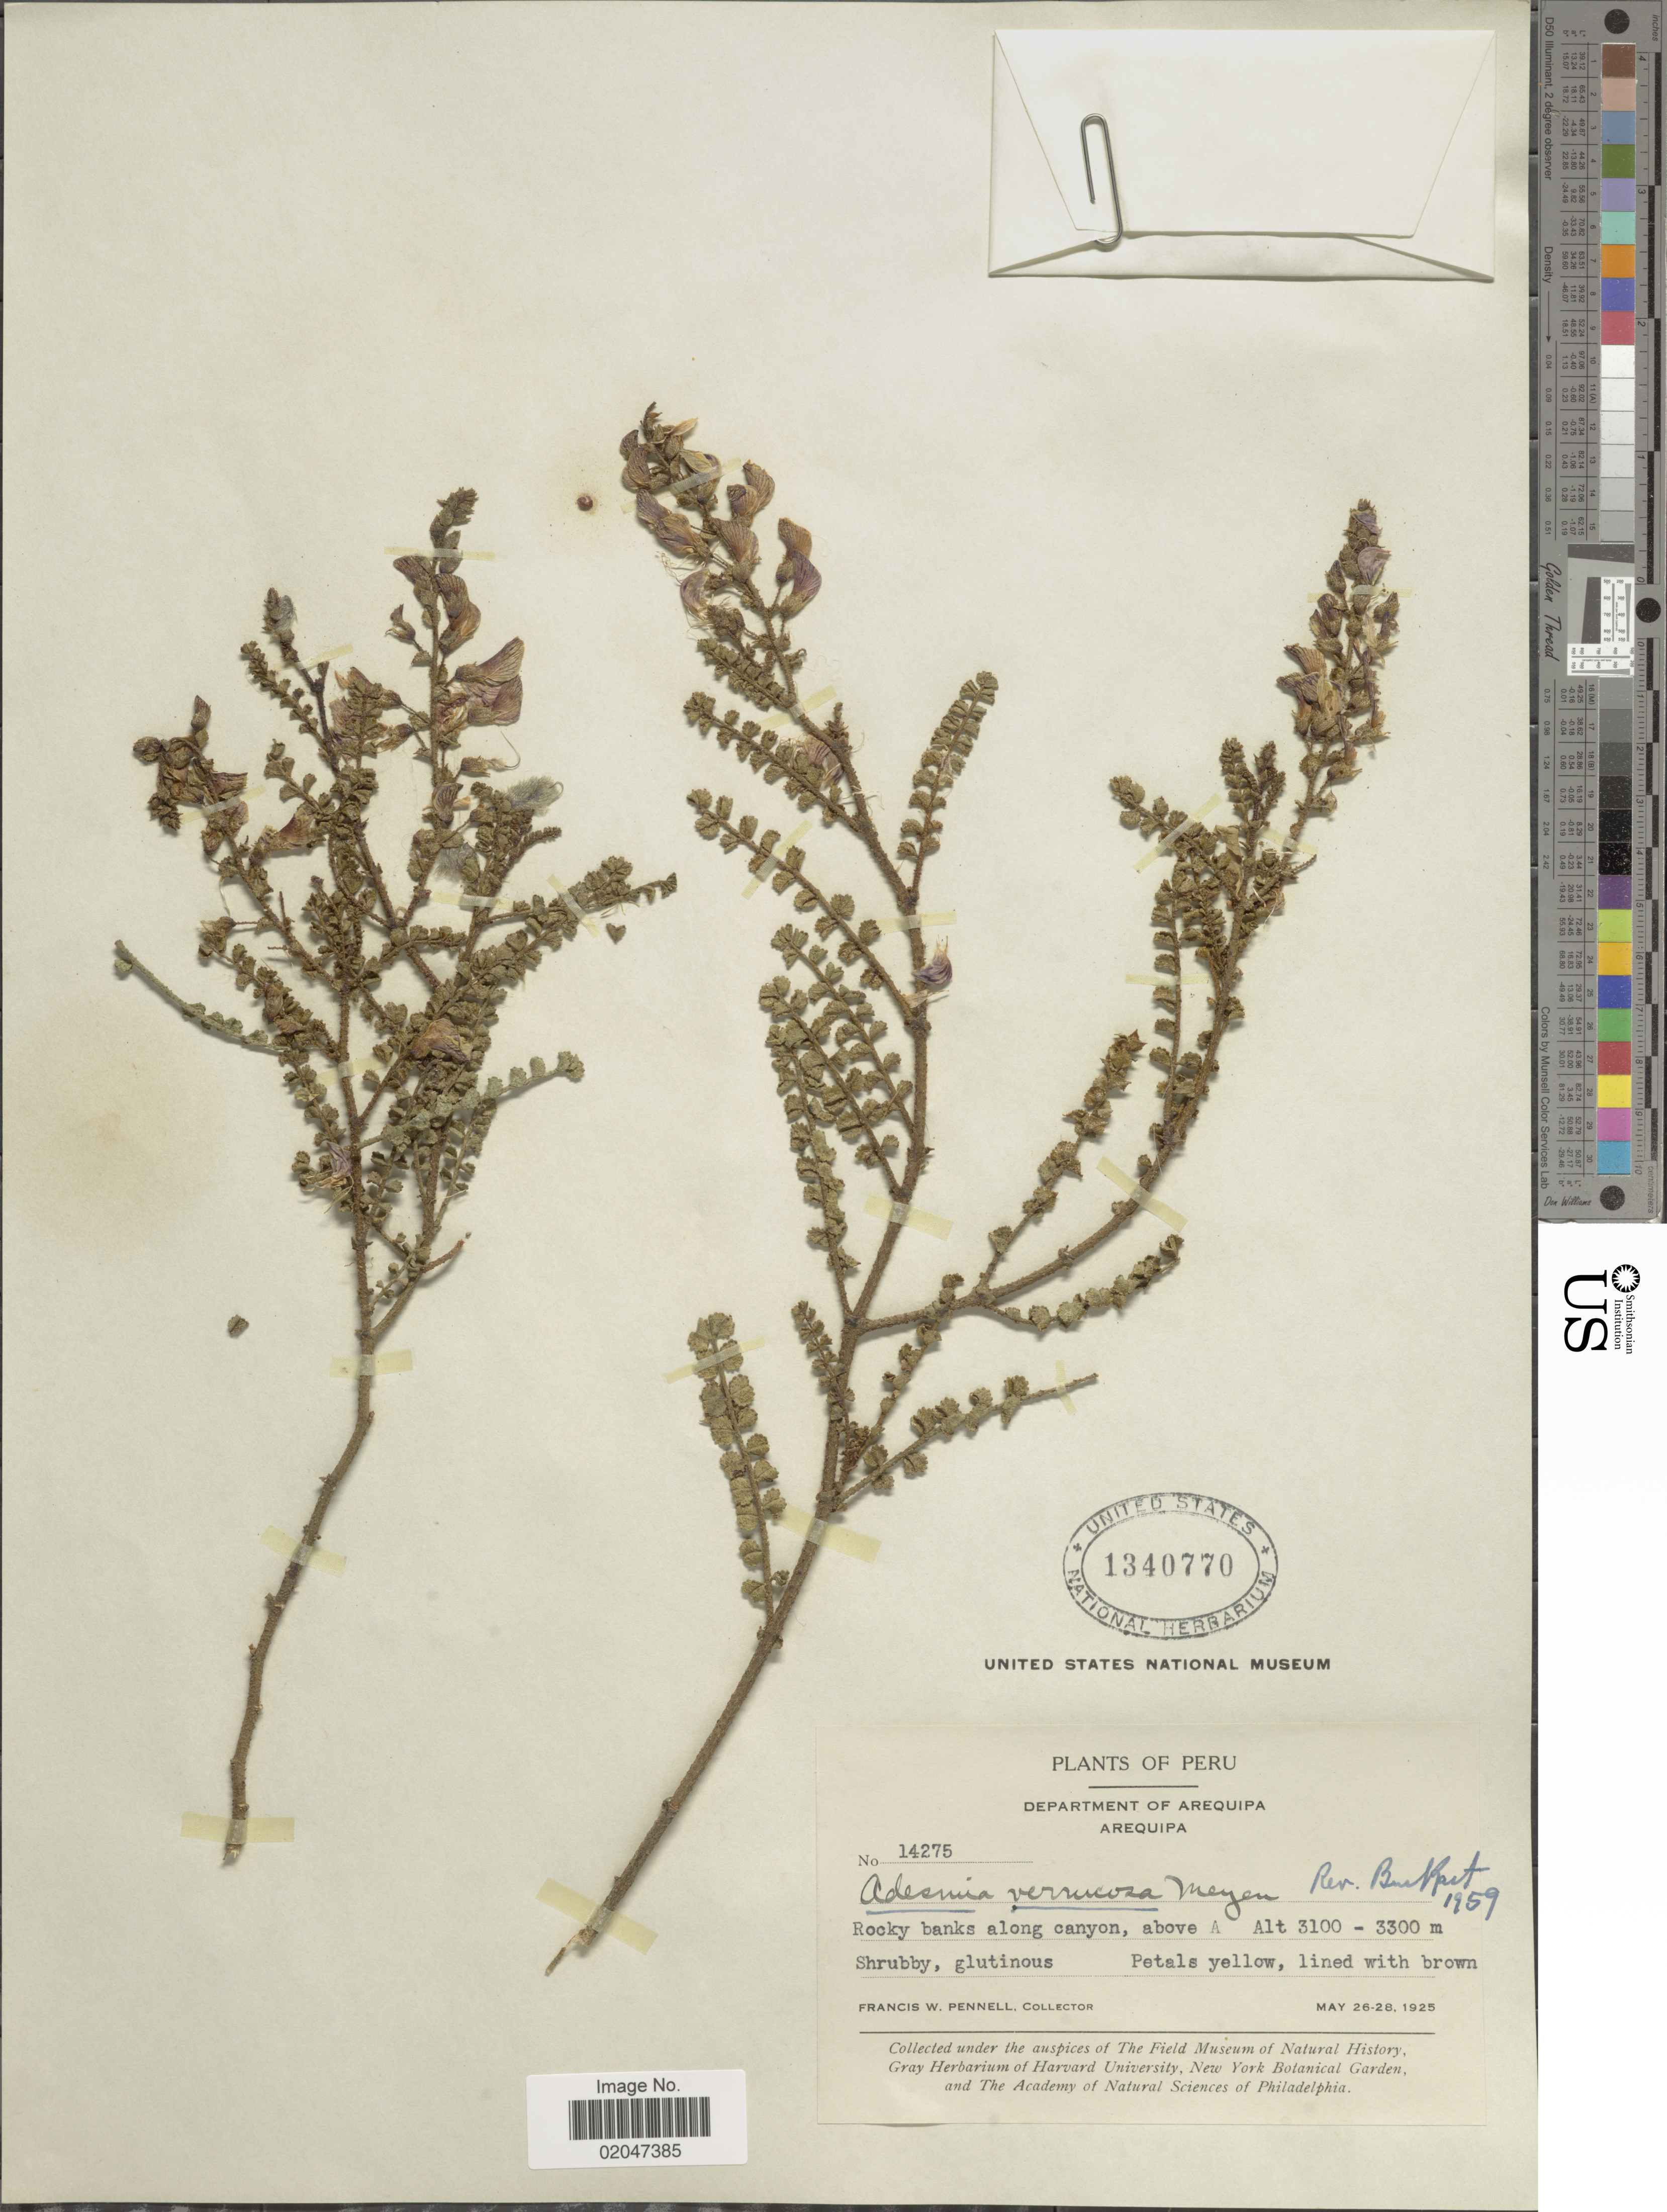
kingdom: Plantae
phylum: Tracheophyta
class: Magnoliopsida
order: Fabales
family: Fabaceae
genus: Adesmia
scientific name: Adesmia verrucosa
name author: Meyen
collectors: F. W. Pennell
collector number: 14275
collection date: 1925-05-26/1925-05-28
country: Peru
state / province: Arequipa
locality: Rocky banks along canyon, above A. Department of Arequipa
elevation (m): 3100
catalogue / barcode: US 1340770